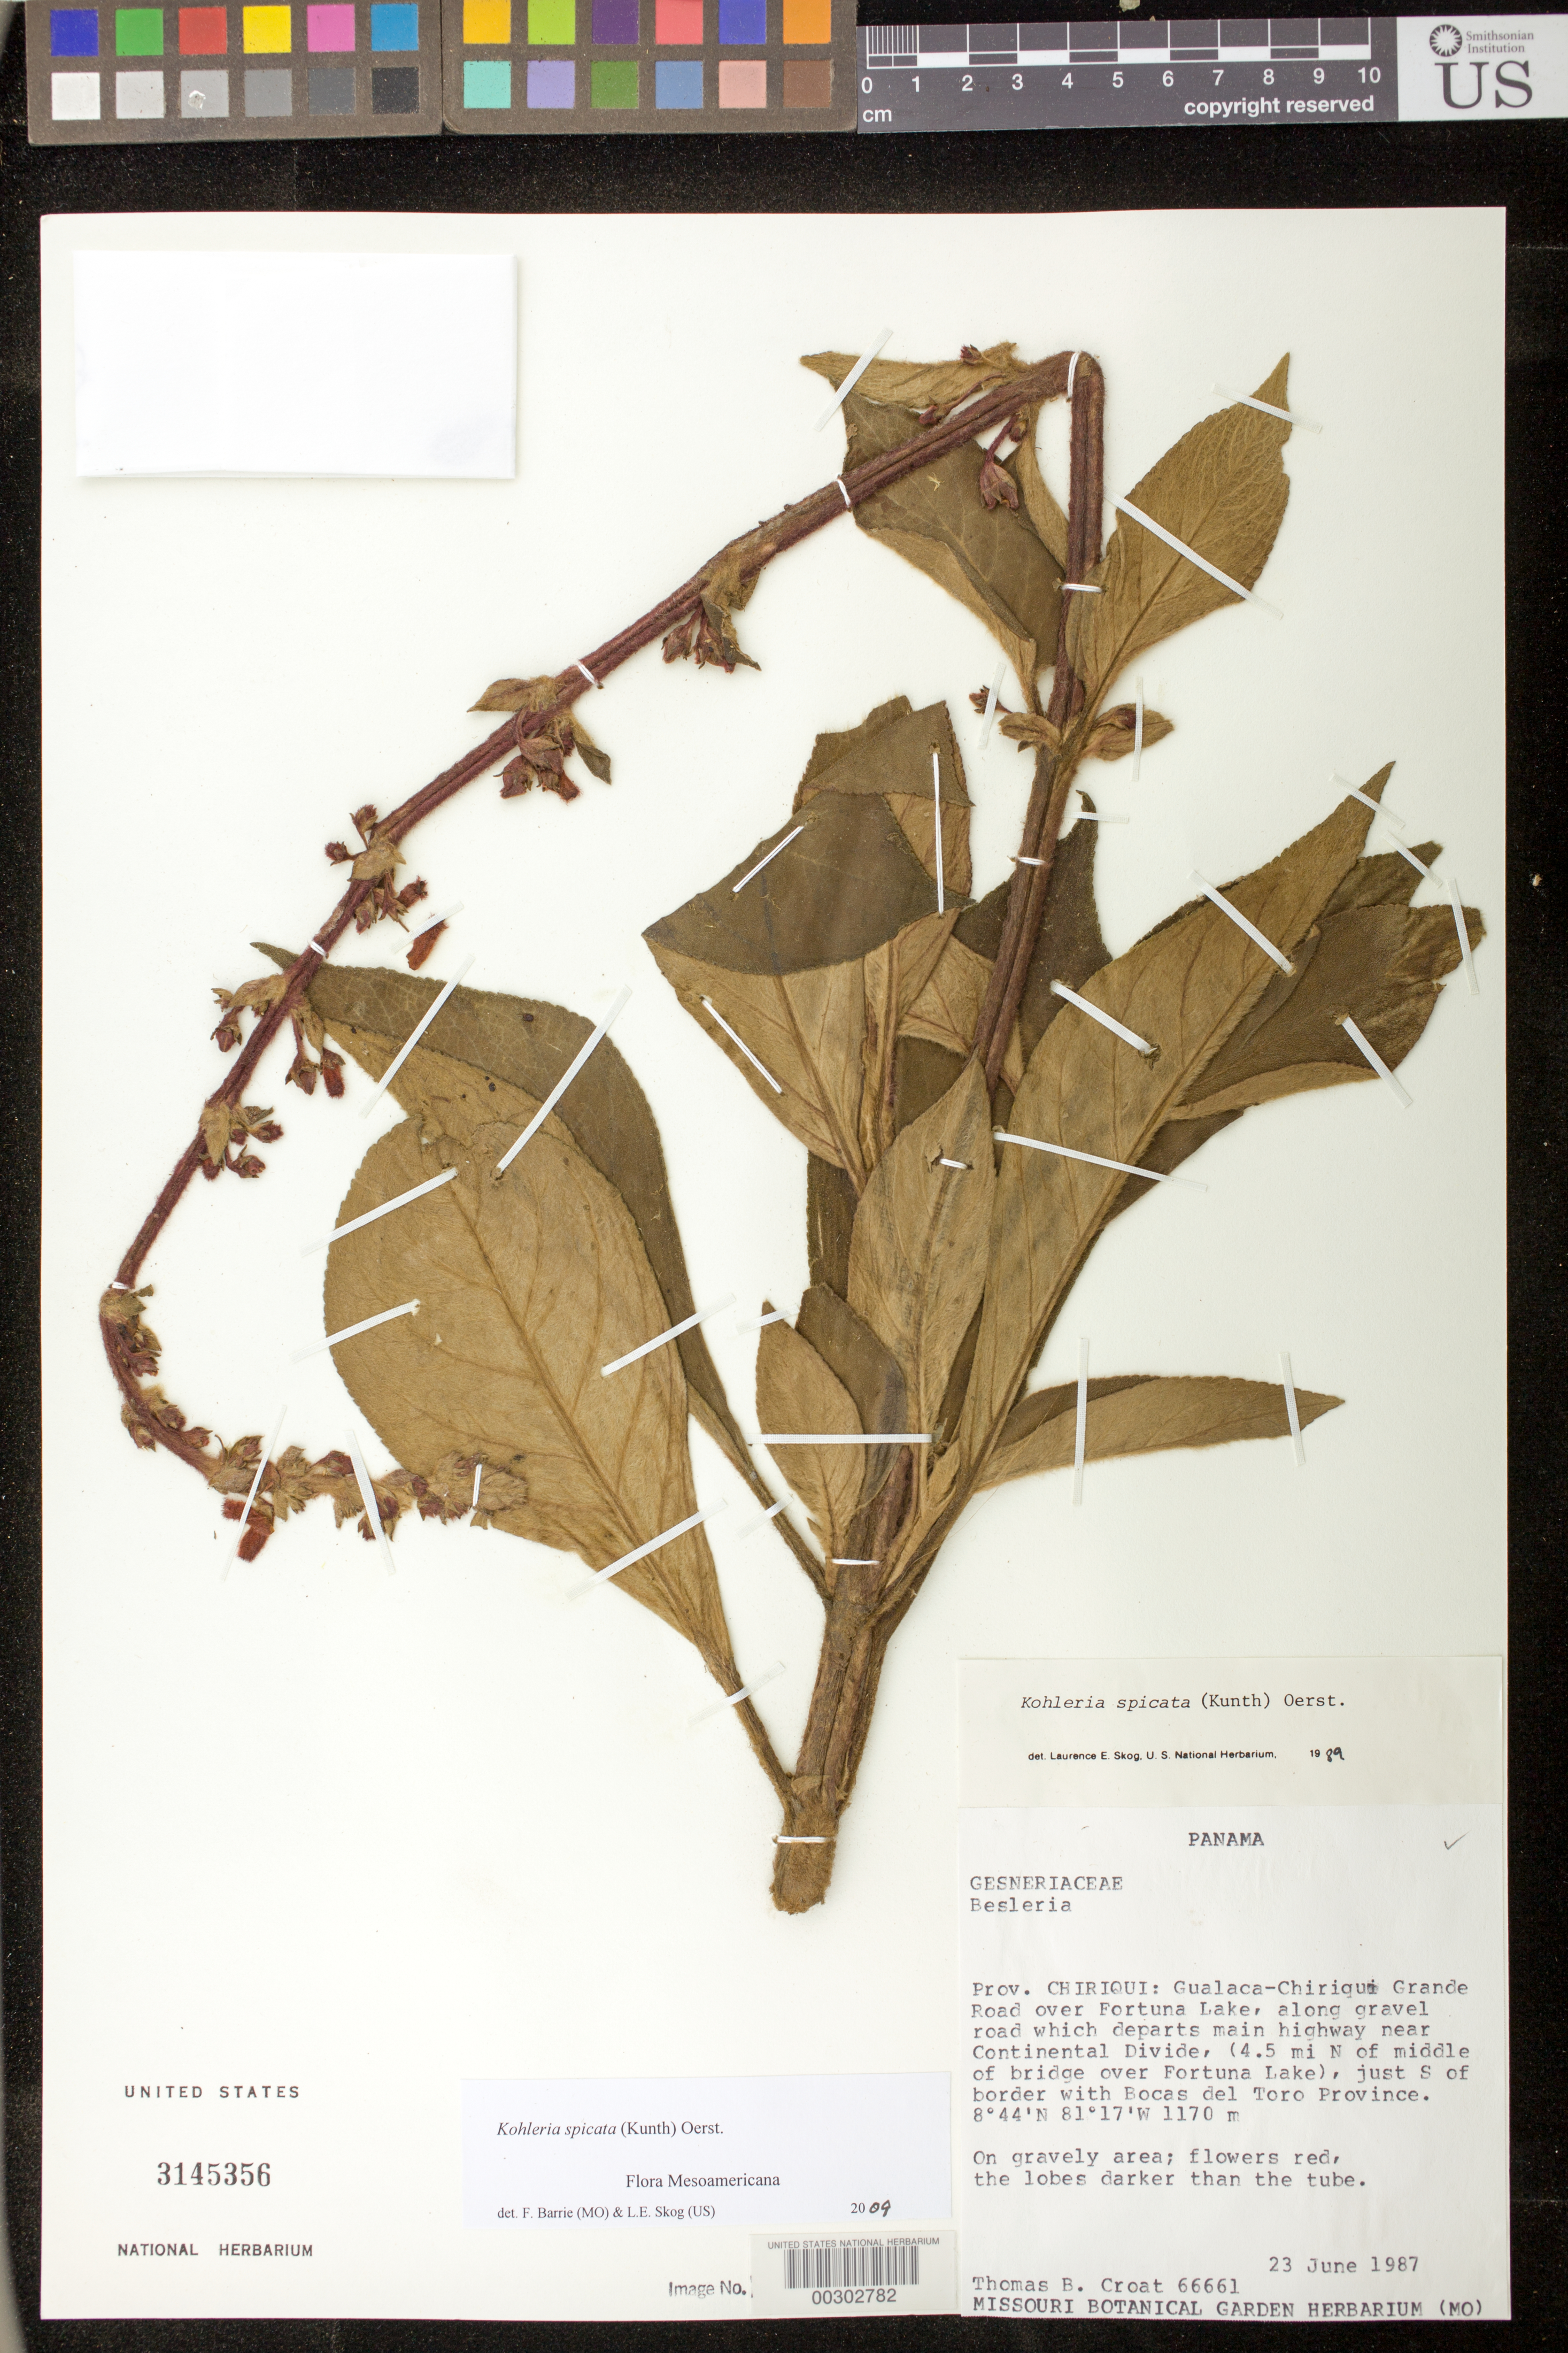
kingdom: Plantae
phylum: Tracheophyta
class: Magnoliopsida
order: Lamiales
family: Gesneriaceae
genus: Kohleria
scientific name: Kohleria spicata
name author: (Kunth) Oerst.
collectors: T. B. Croat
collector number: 66661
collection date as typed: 23 Jun 1987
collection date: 1987-06-23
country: Panama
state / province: Chiriquí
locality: Gualaca-chiriqui Grande road over Fortuna Lake, along gravel road which departs main highway near continental divide ...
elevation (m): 1170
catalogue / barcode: US 3145356